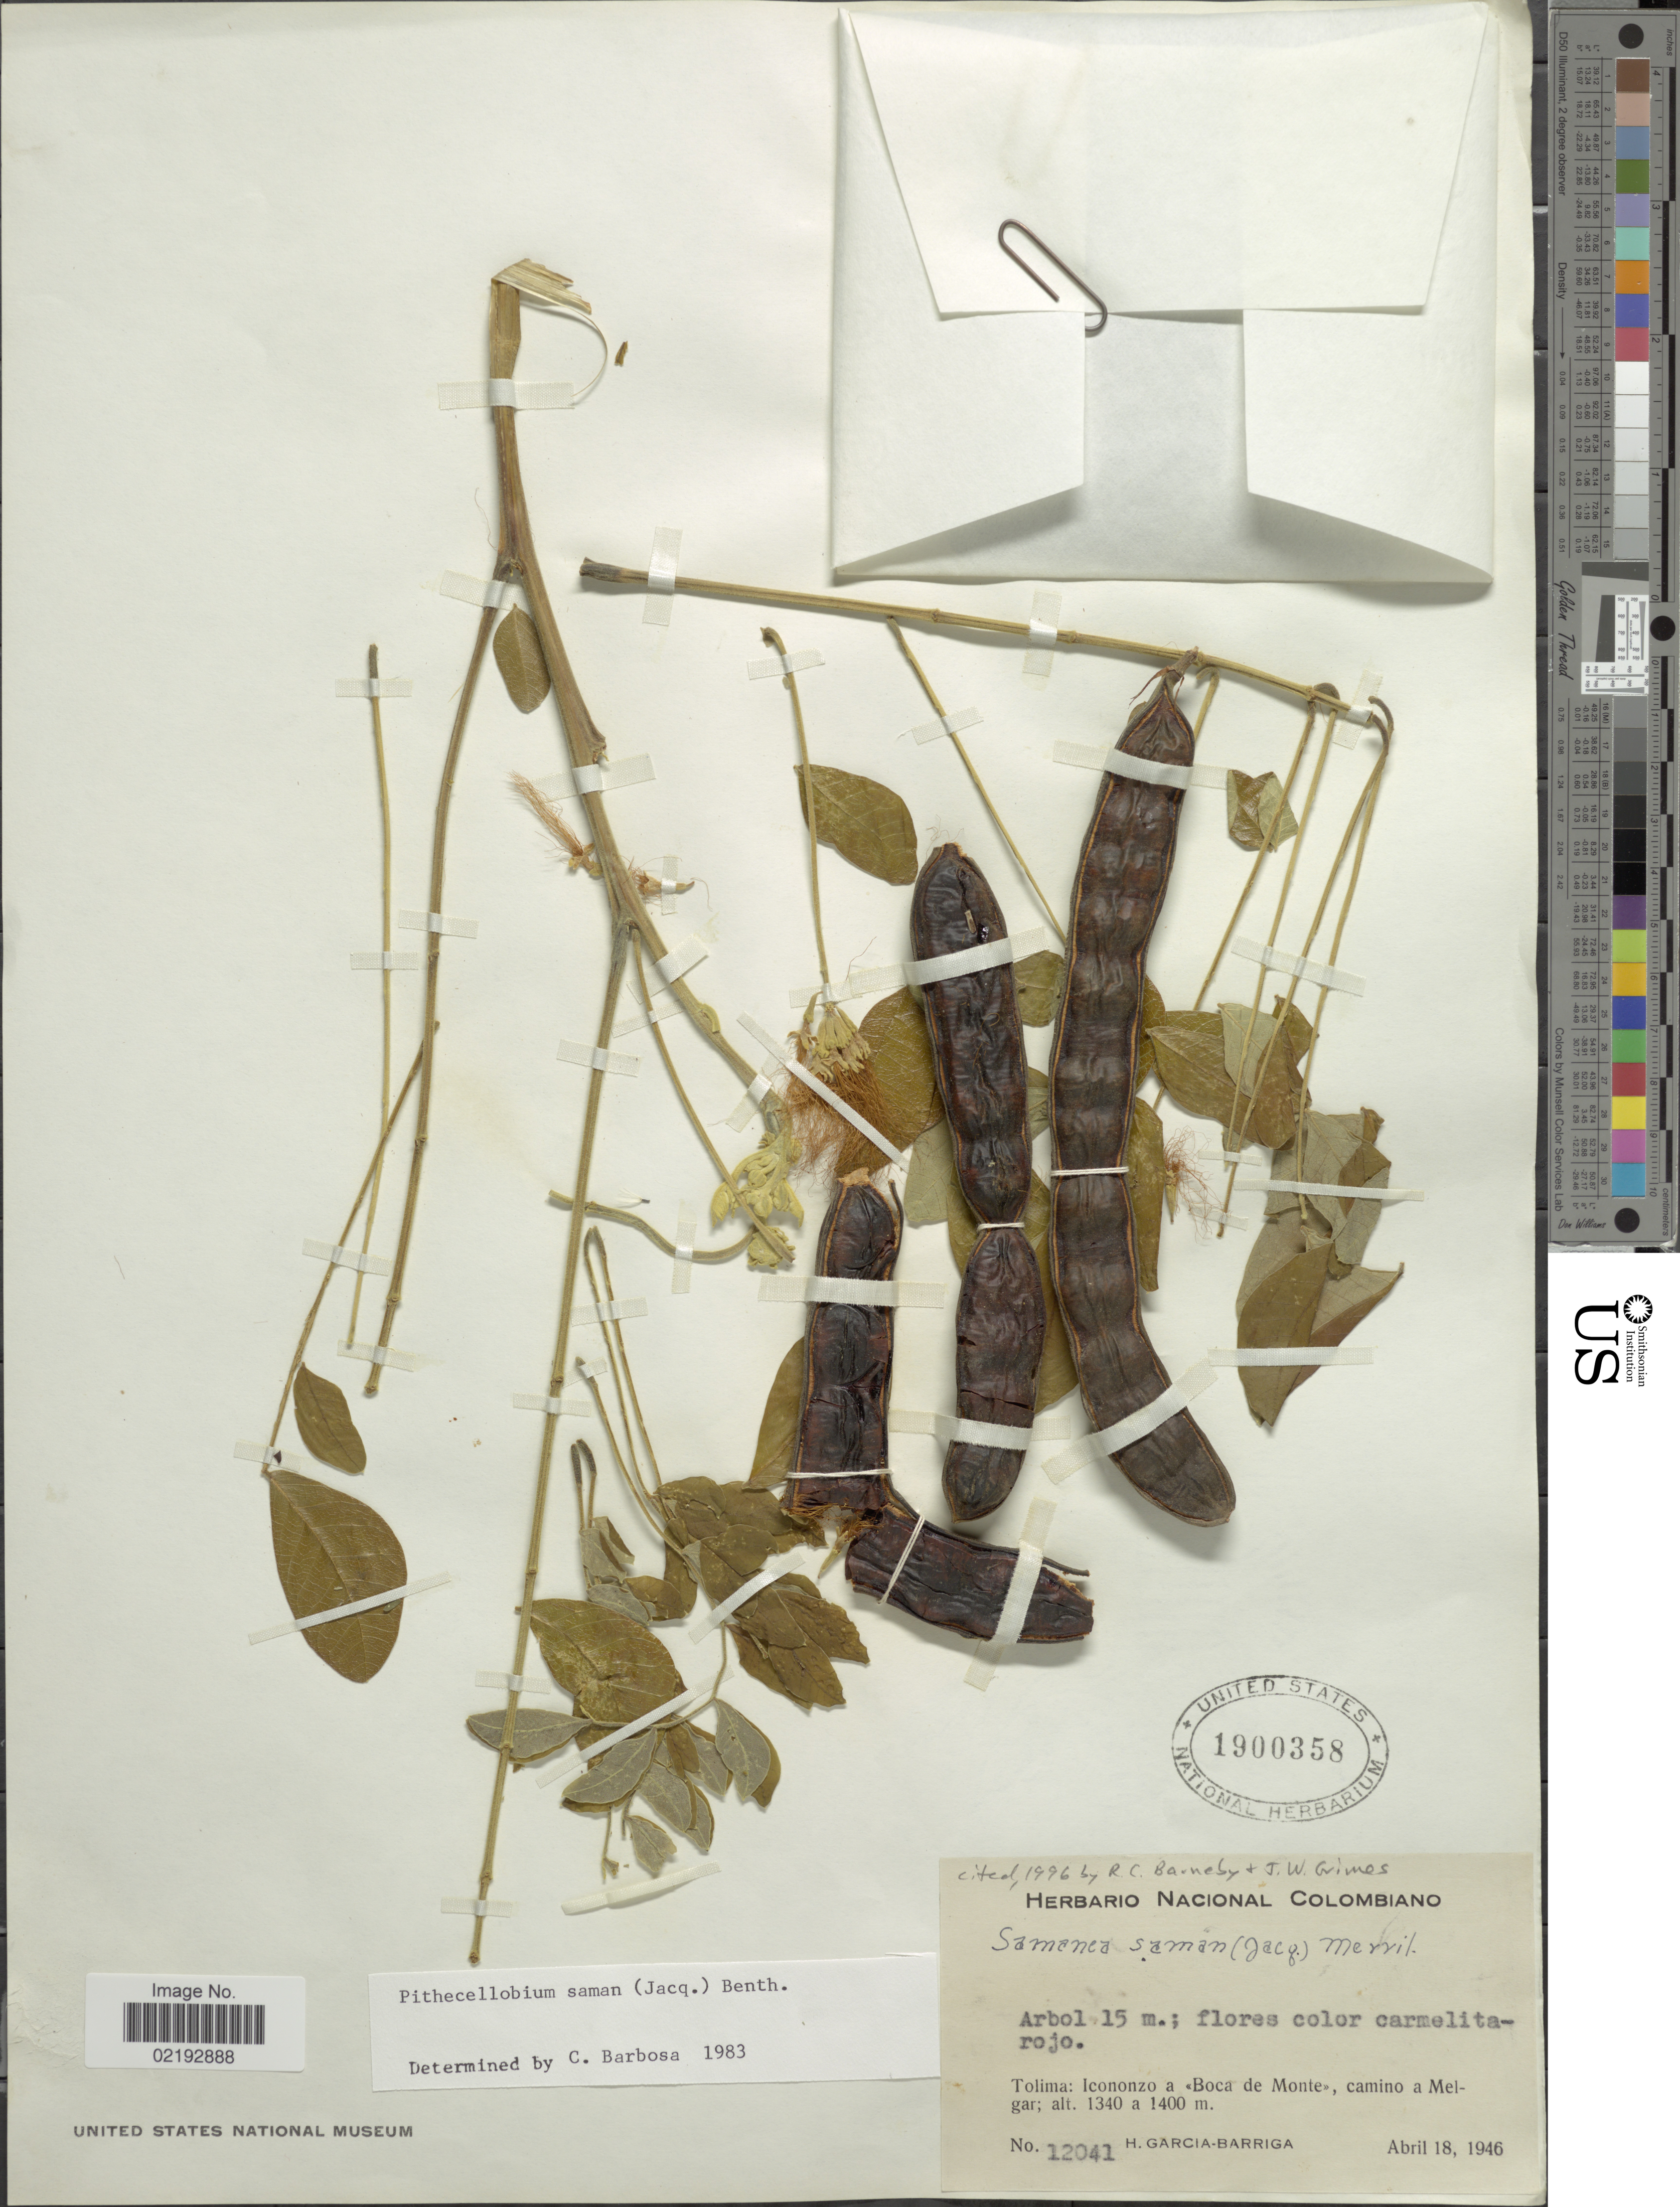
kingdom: Plantae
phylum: Tracheophyta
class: Magnoliopsida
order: Fabales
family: Fabaceae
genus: Samanea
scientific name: Samanea saman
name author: (Jacq.) Merr.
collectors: H. García Barriga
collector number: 12041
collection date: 1946-04-18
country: Colombia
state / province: Tolima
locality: Icononzo a Boca de Monte, camino a Melgar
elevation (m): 1340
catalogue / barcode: US 1900358